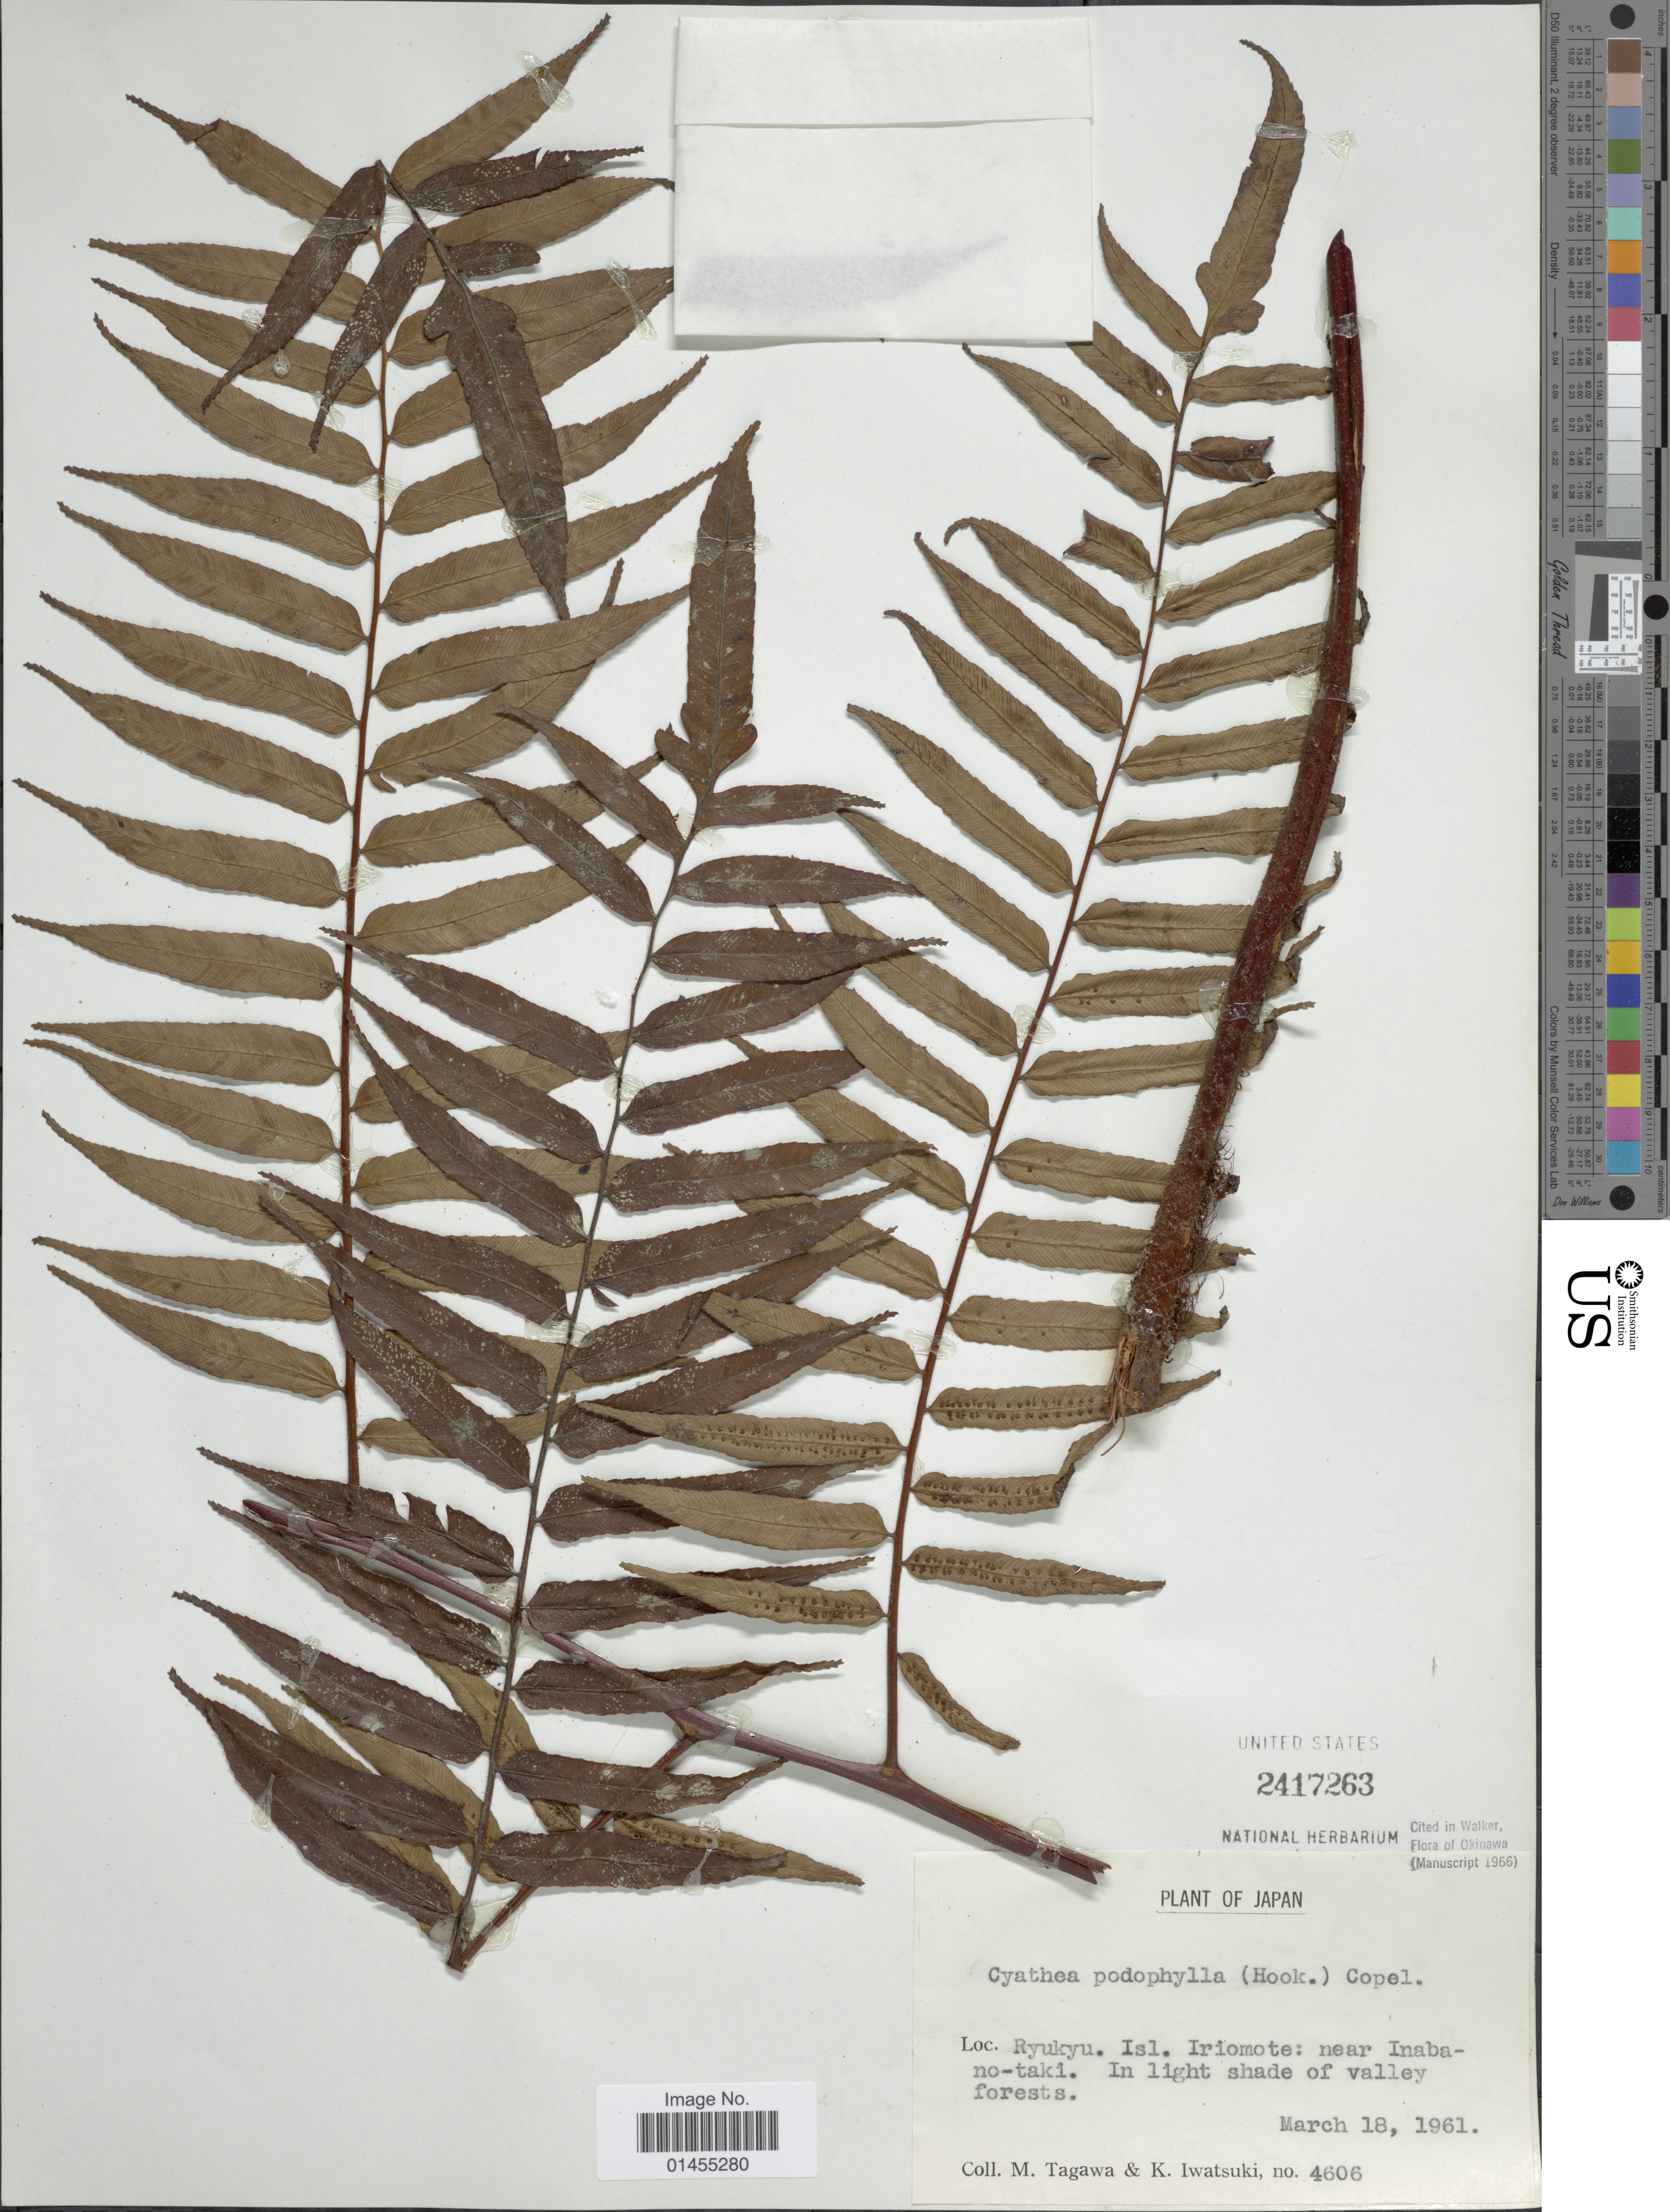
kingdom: Plantae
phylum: Tracheophyta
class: Polypodiopsida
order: Cyatheales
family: Cyatheaceae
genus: Alsophila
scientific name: Alsophila podophylla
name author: Hook.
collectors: M. Tagawa & K. Iwatsuki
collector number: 4606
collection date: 1961-03-18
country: Japan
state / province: Okinawa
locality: Ryukyu. Isl. Iriomote: near Inaba-no-taki.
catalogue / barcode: US 2417263